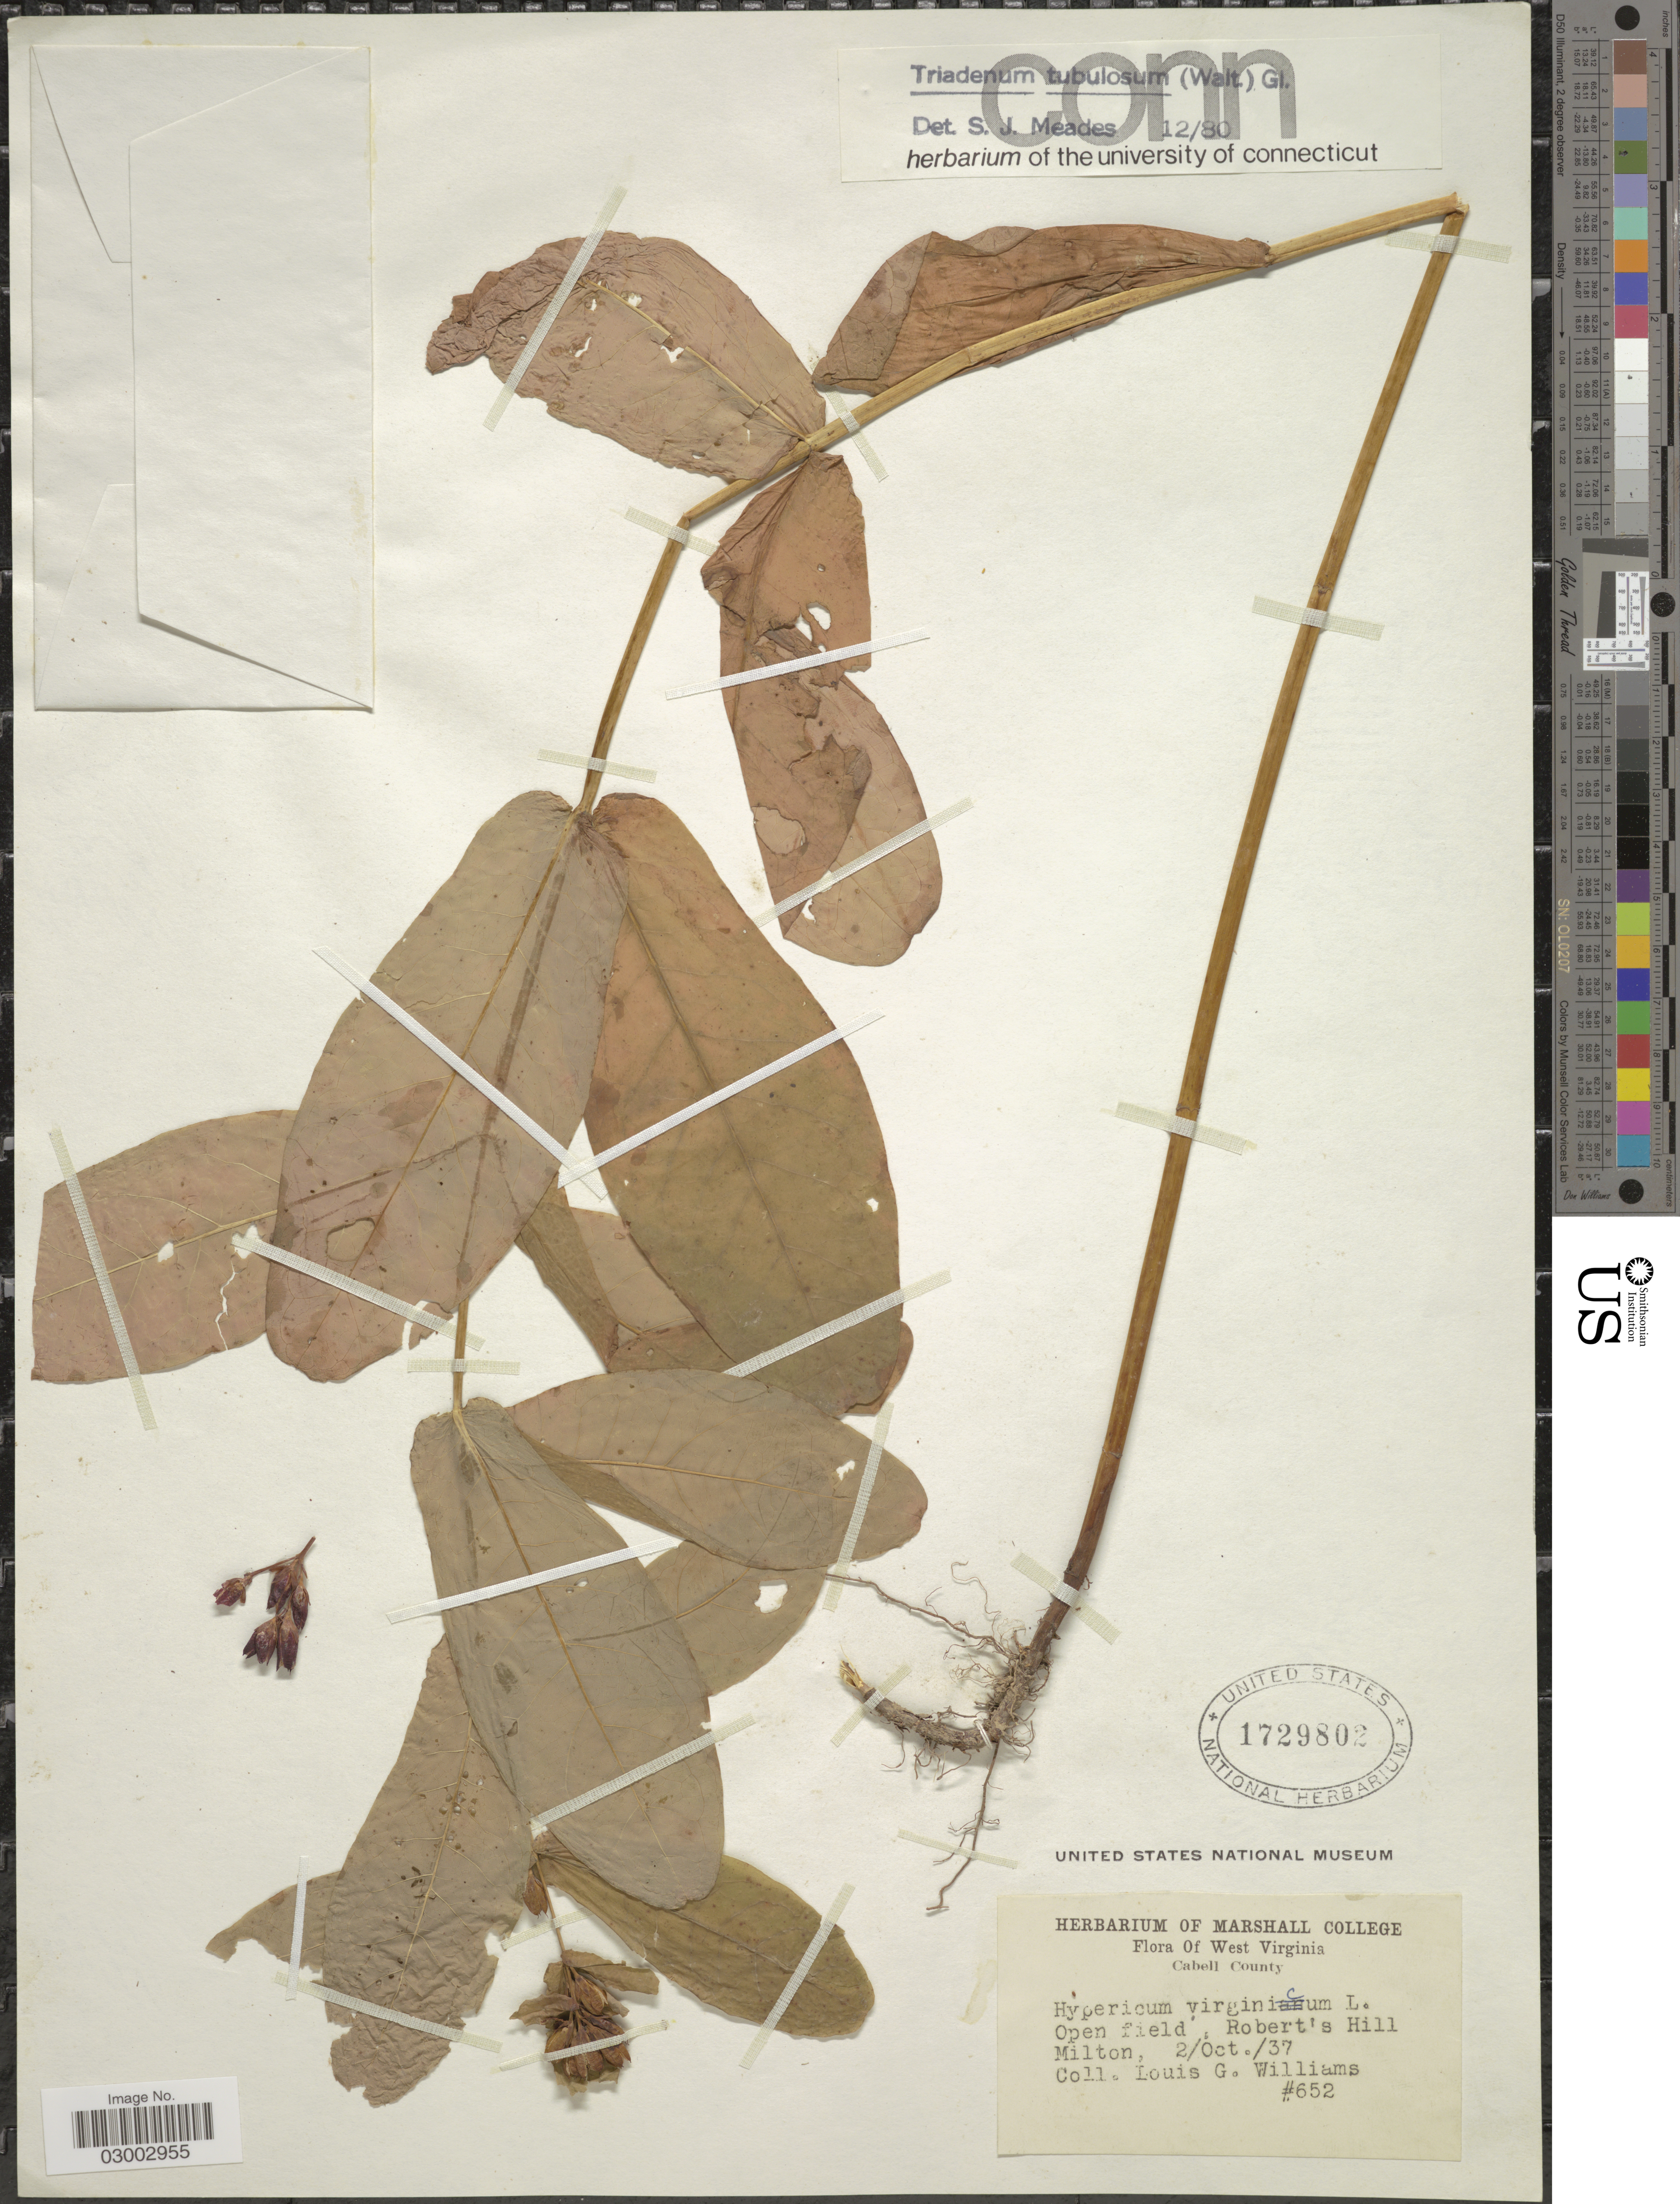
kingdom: Plantae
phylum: Tracheophyta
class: Magnoliopsida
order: Malpighiales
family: Hypericaceae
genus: Hypericum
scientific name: Hypericum tubulosum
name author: Walter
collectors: L. G. Williams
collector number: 652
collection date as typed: Transcribed d/m/y: 2/10/37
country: United States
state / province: West Virginia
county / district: Cabell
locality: Cabell County. Open field, Robert's Hill Milton.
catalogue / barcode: US 1729802